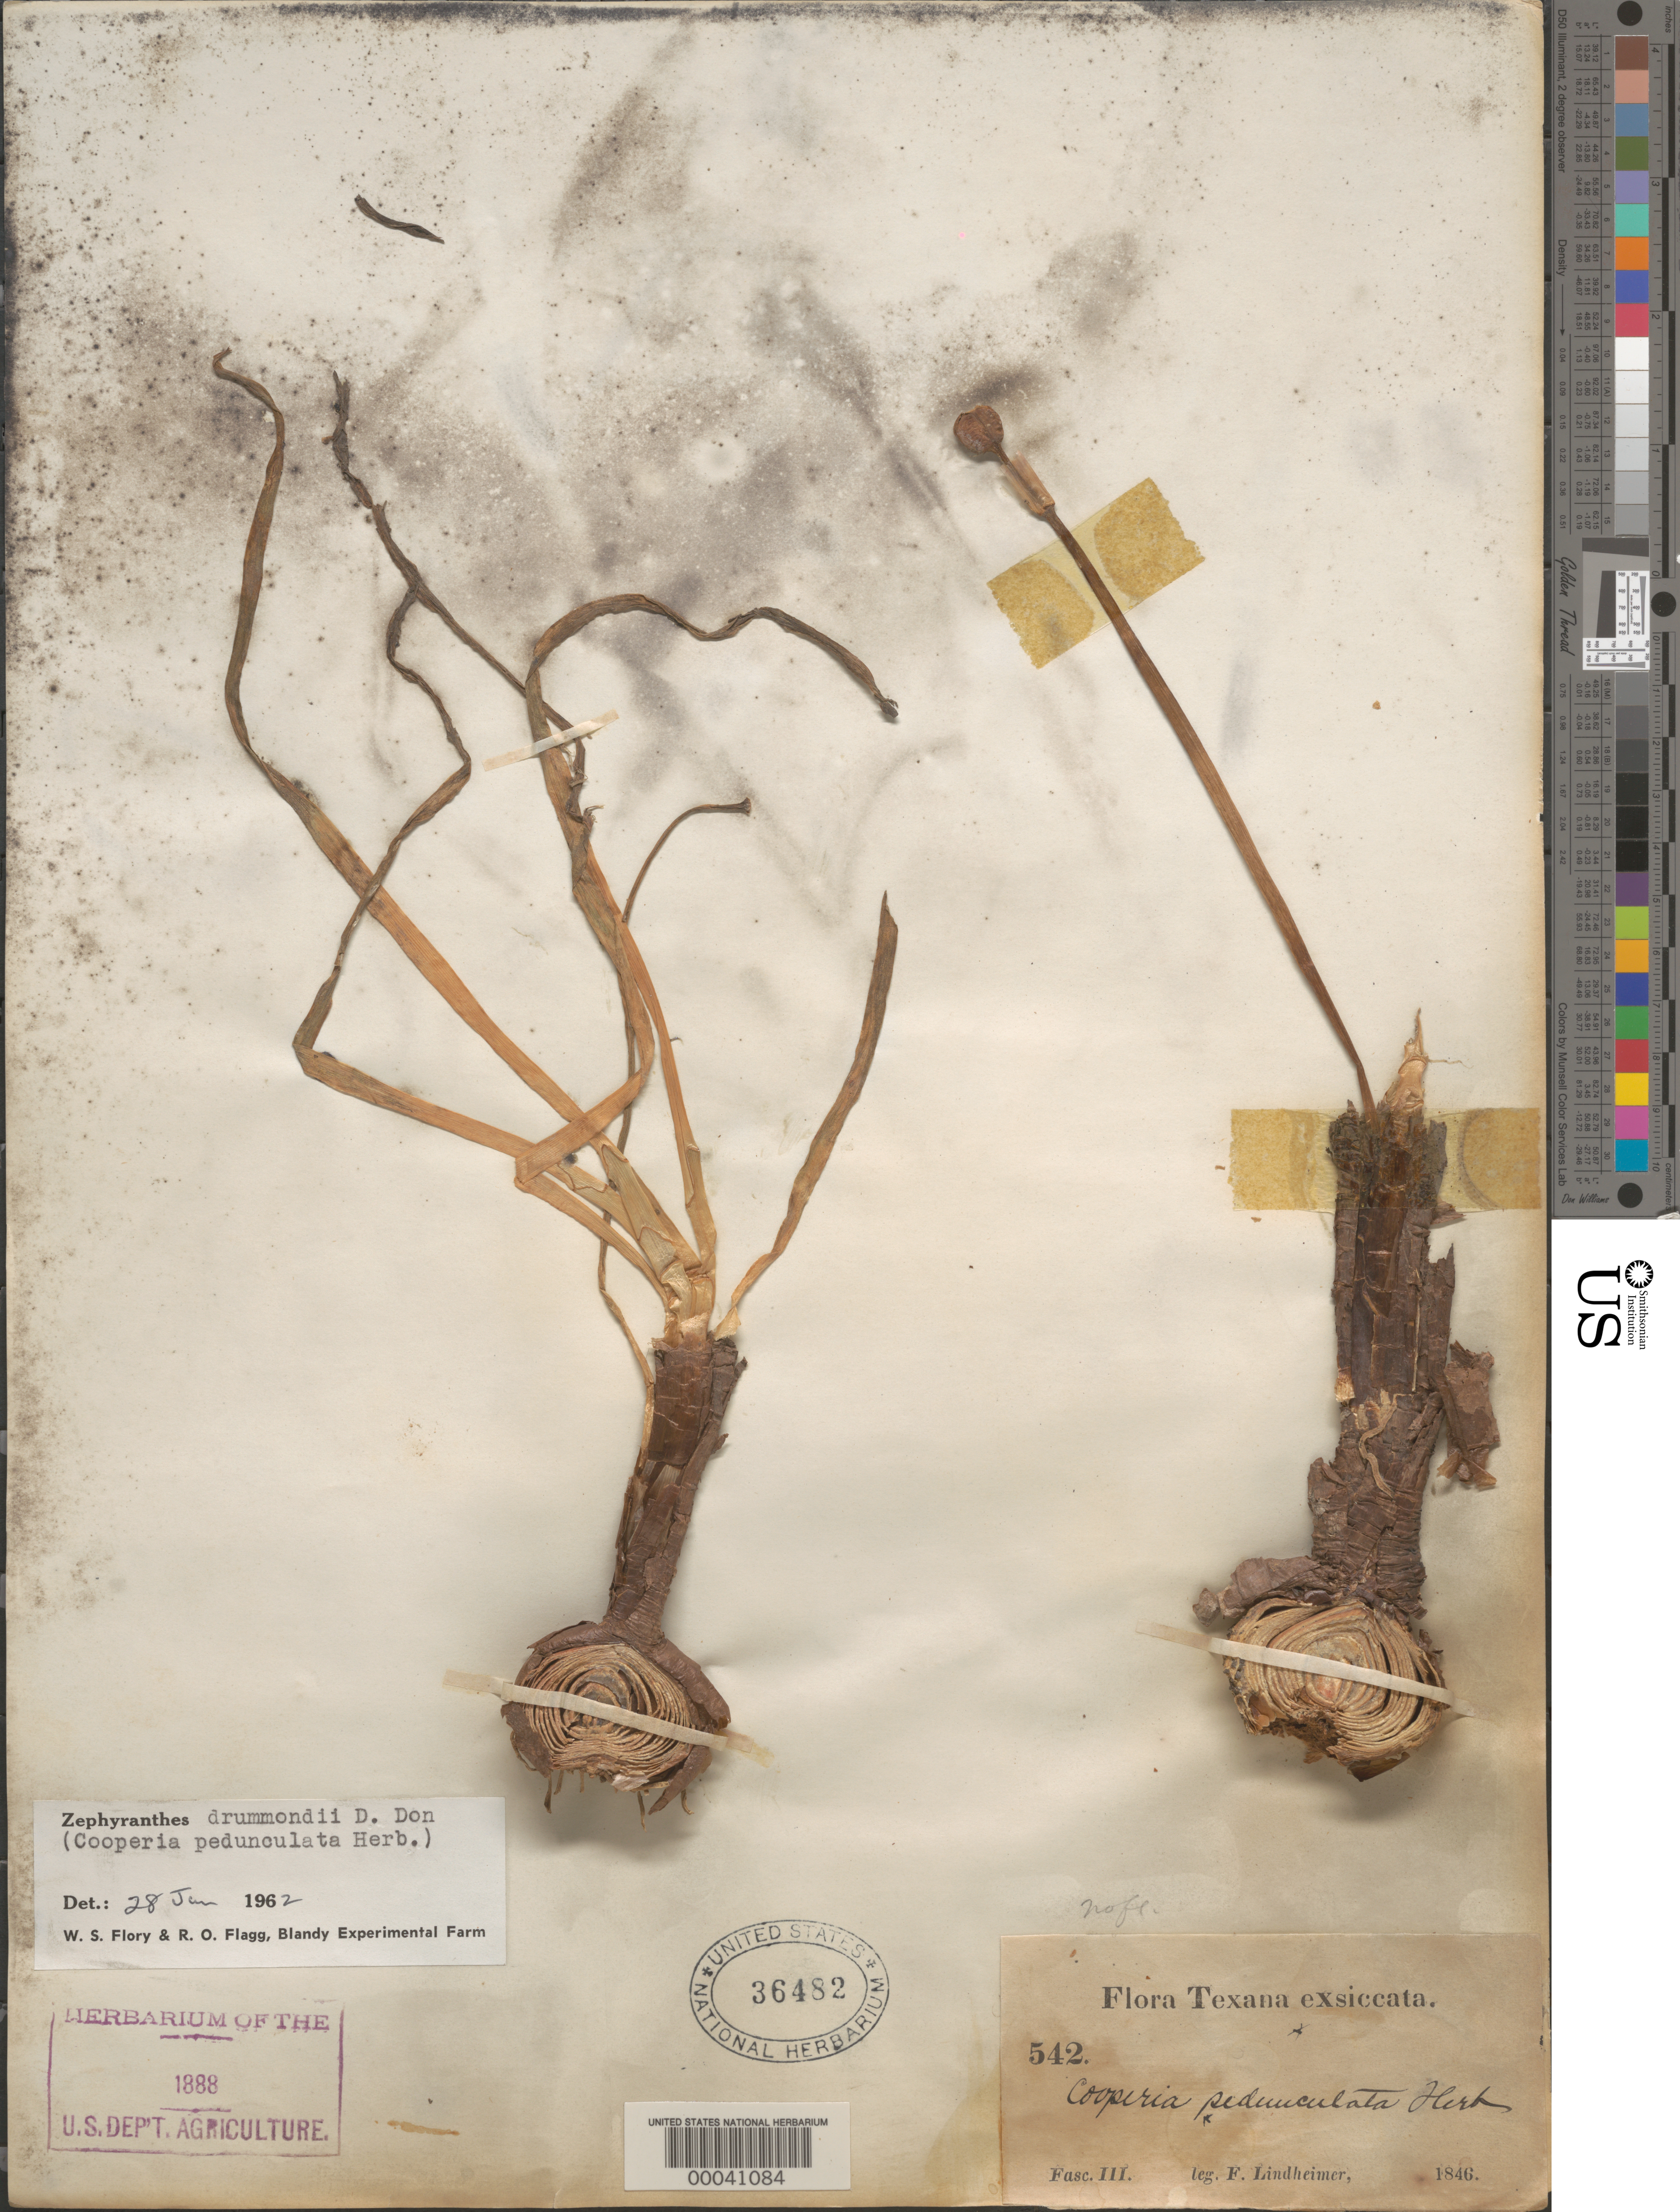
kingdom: Plantae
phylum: Tracheophyta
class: Liliopsida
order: Asparagales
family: Amaryllidaceae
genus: Zephyranthes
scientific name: Zephyranthes drummondii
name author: D. Don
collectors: F. J. Lindheimer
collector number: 542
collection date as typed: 1846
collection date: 1846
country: United States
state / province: Texas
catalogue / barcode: US 36482